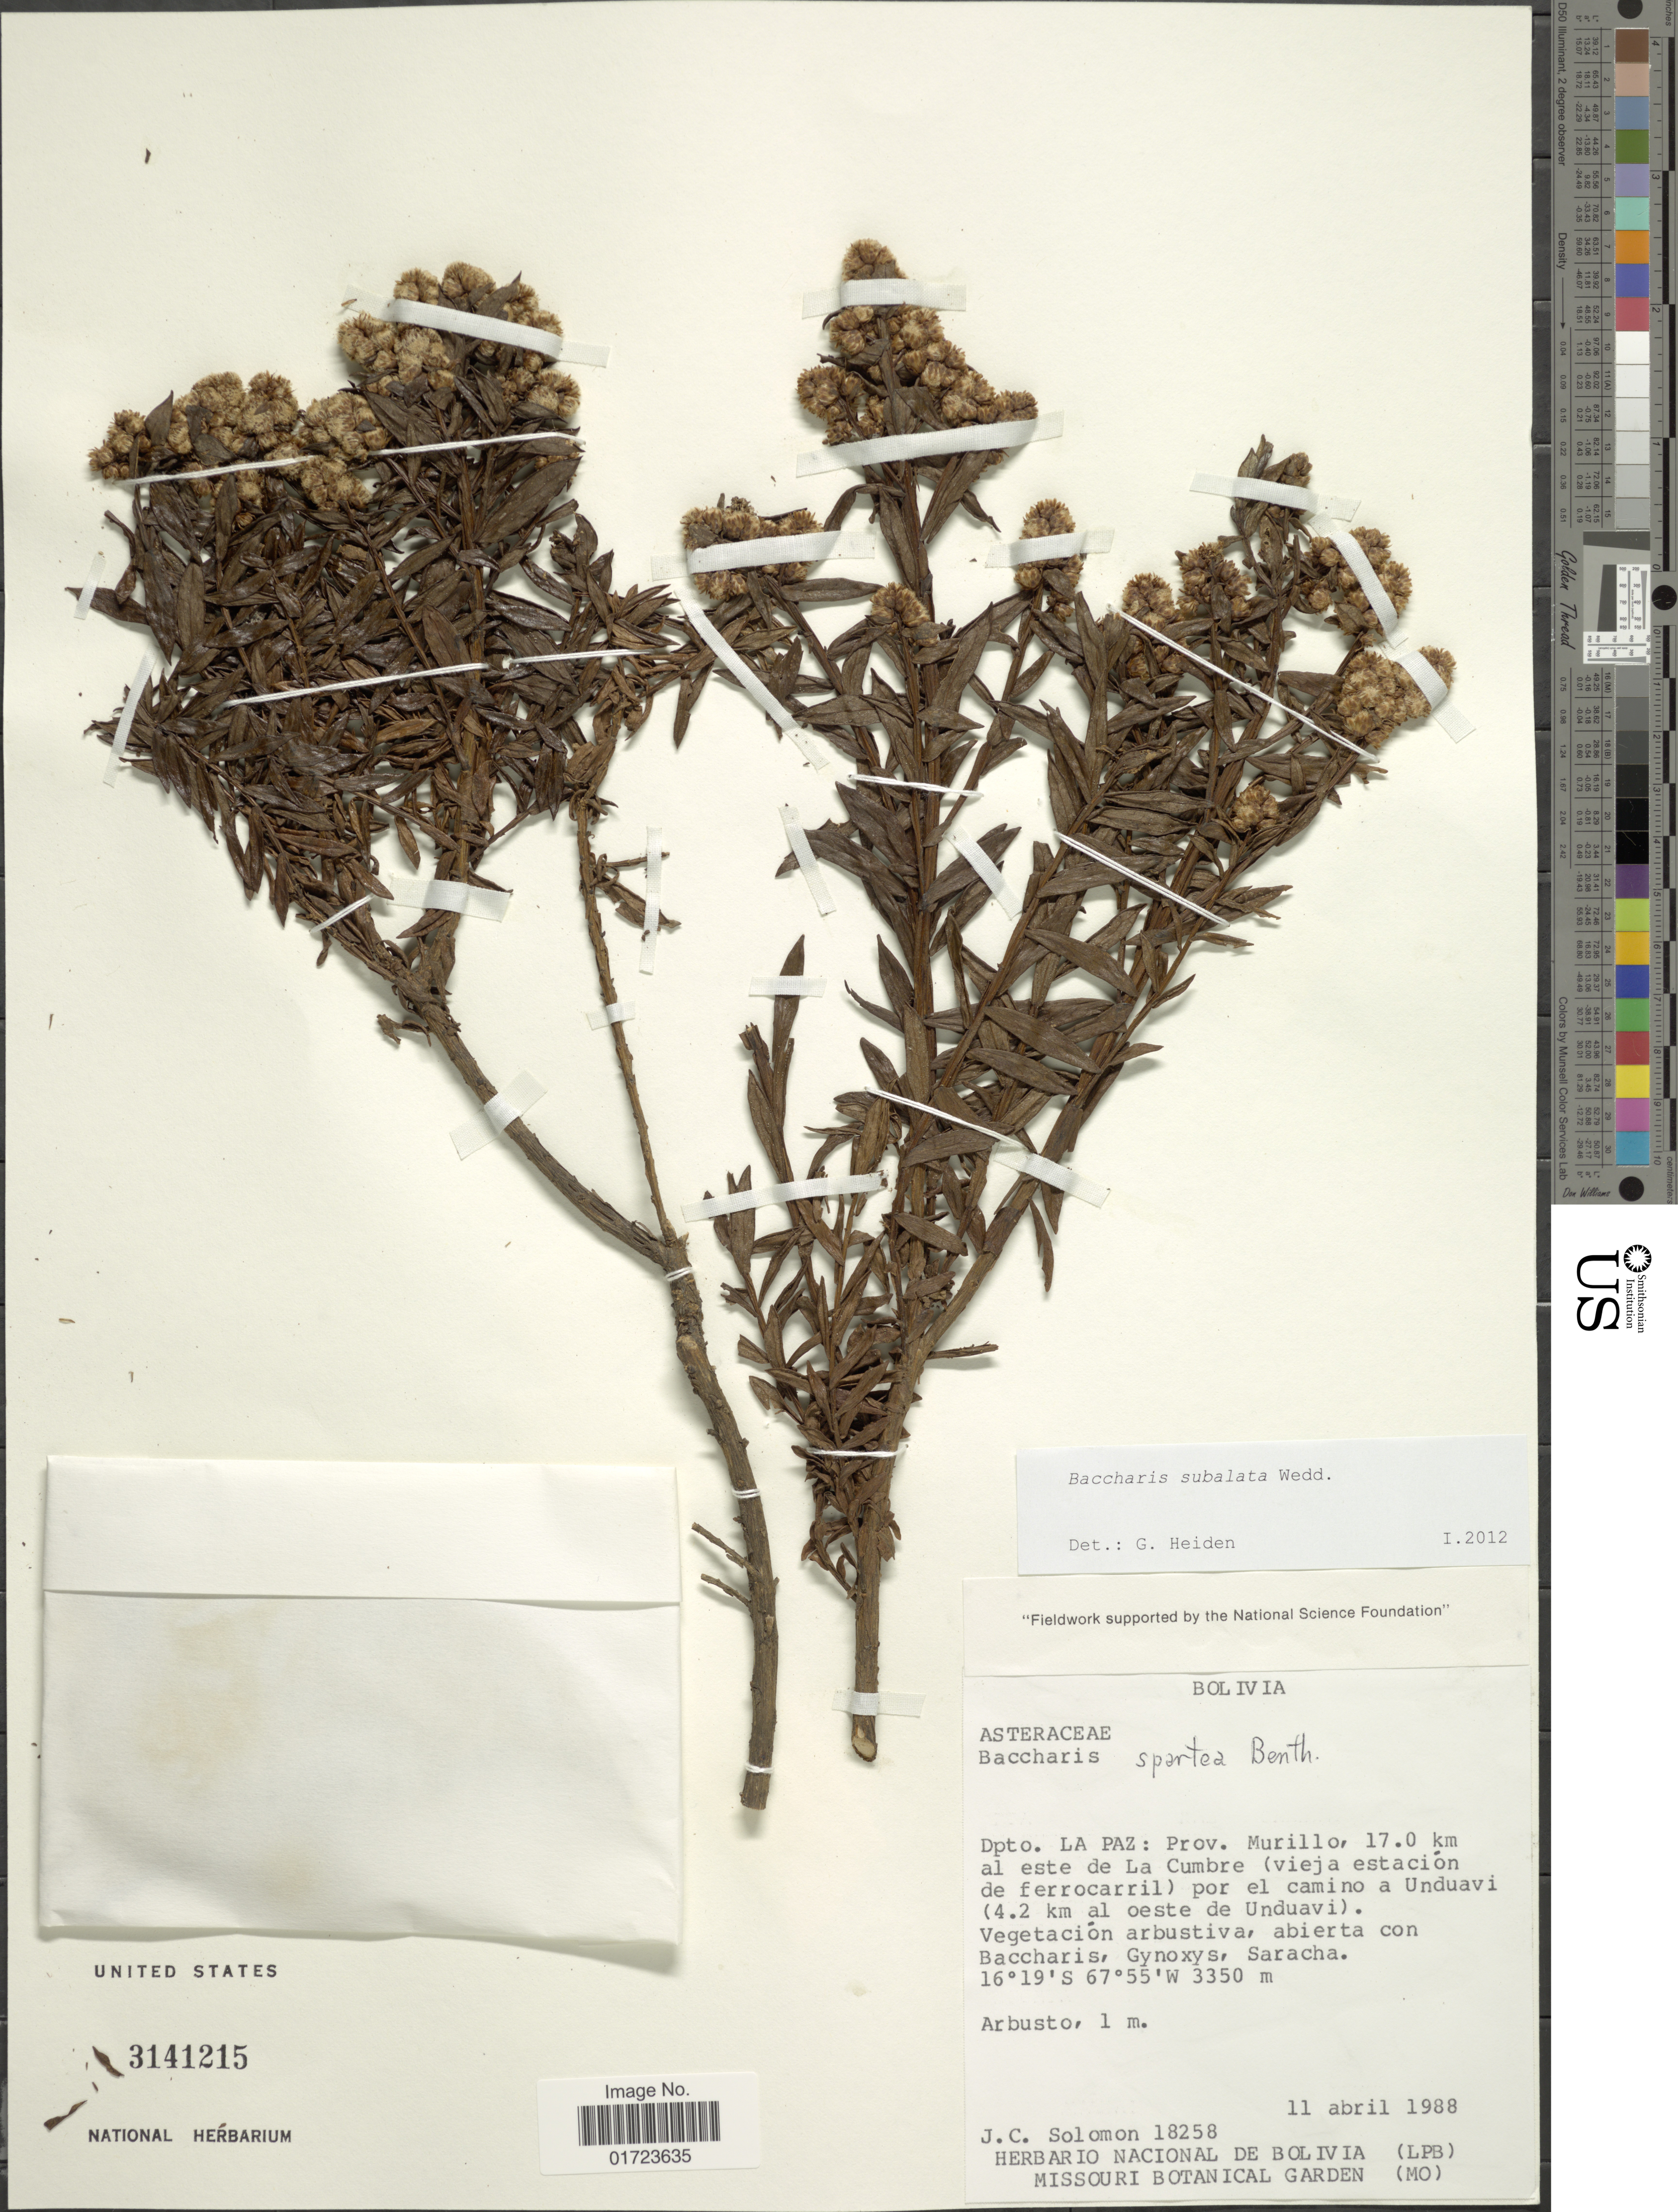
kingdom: Plantae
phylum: Tracheophyta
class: Magnoliopsida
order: Asterales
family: Asteraceae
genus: Baccharis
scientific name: Baccharis subalata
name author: Wedd.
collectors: J. C. Solomon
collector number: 18258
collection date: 1988-04-11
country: Bolivia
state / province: La Paz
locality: Dpto. La Paz: Prov. Murillo, 17.0 km al este de La Cumbre (vieja estacion de ferrocarrill) por el Caminco a Unduavi (4.2 km al oeste de Unduavi)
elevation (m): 3350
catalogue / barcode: US 3141215